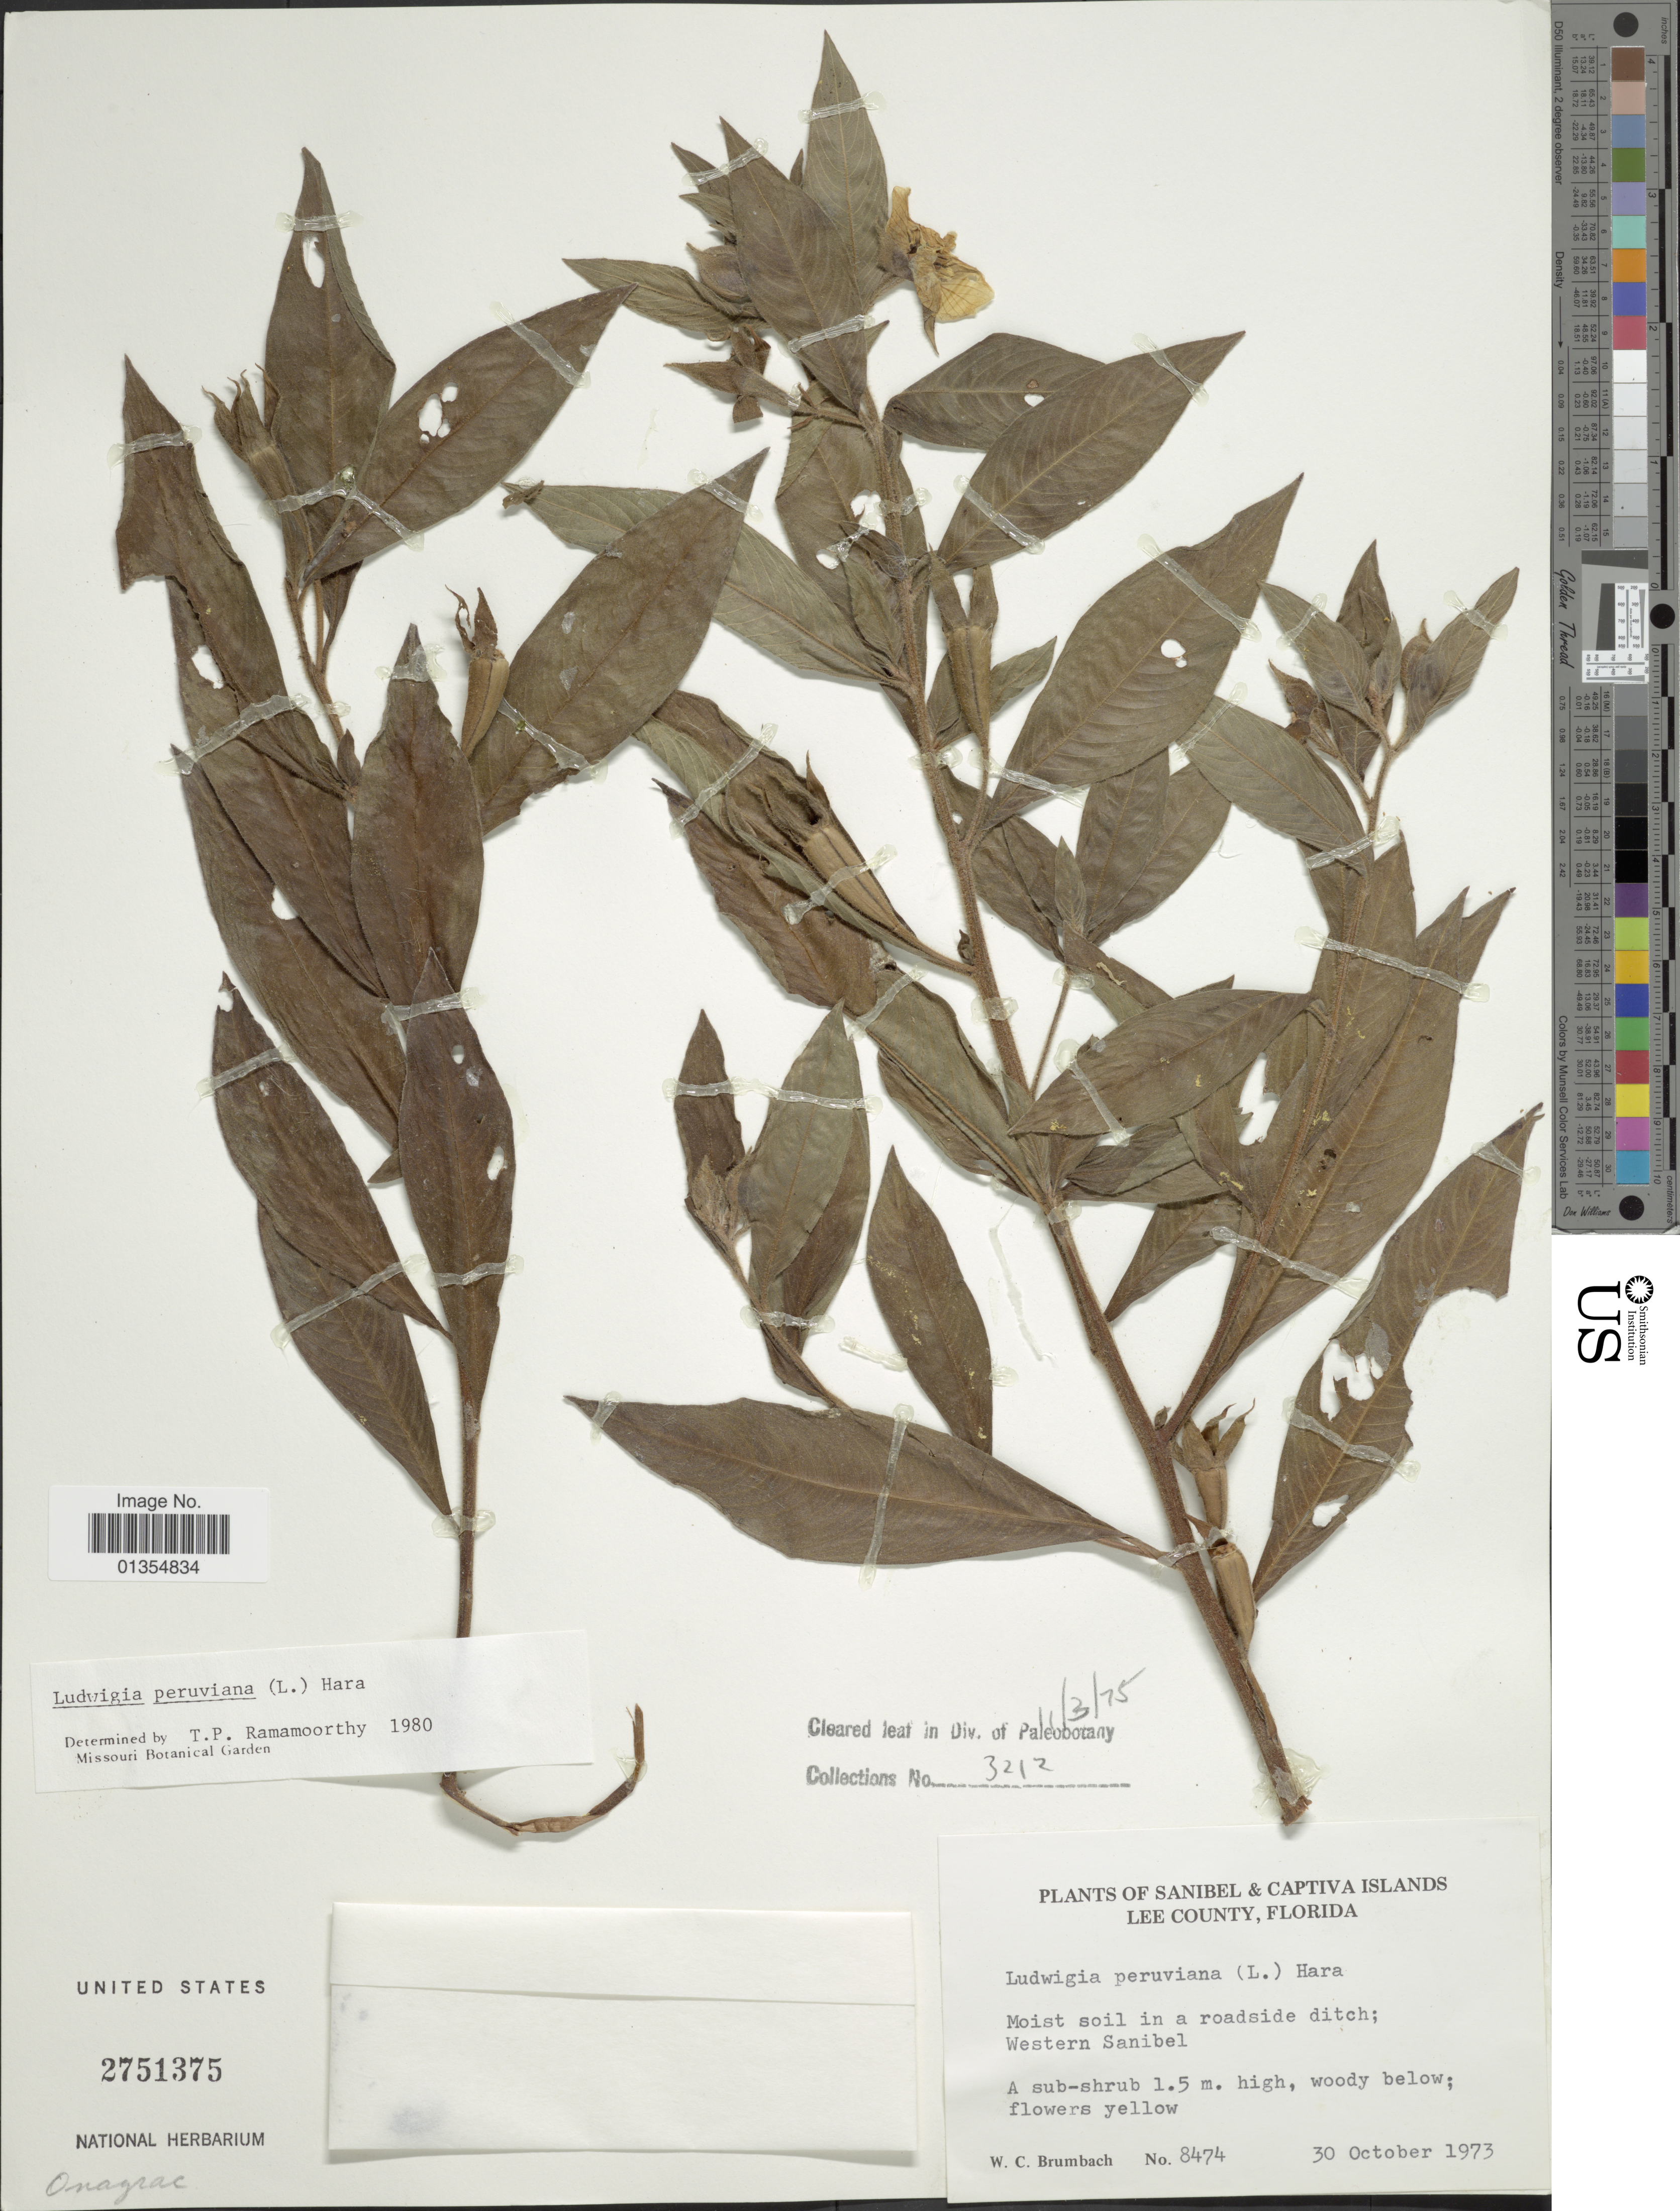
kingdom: Plantae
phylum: Tracheophyta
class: Magnoliopsida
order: Myrtales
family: Onagraceae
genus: Ludwigia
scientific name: Ludwigia peruviana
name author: (L.) H. Hara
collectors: W. C. Brumbach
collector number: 8474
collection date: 1973-10-30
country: United States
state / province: Florida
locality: Sanibel & Captiva Island, Lee County, Western Sanibel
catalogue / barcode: US 2751375